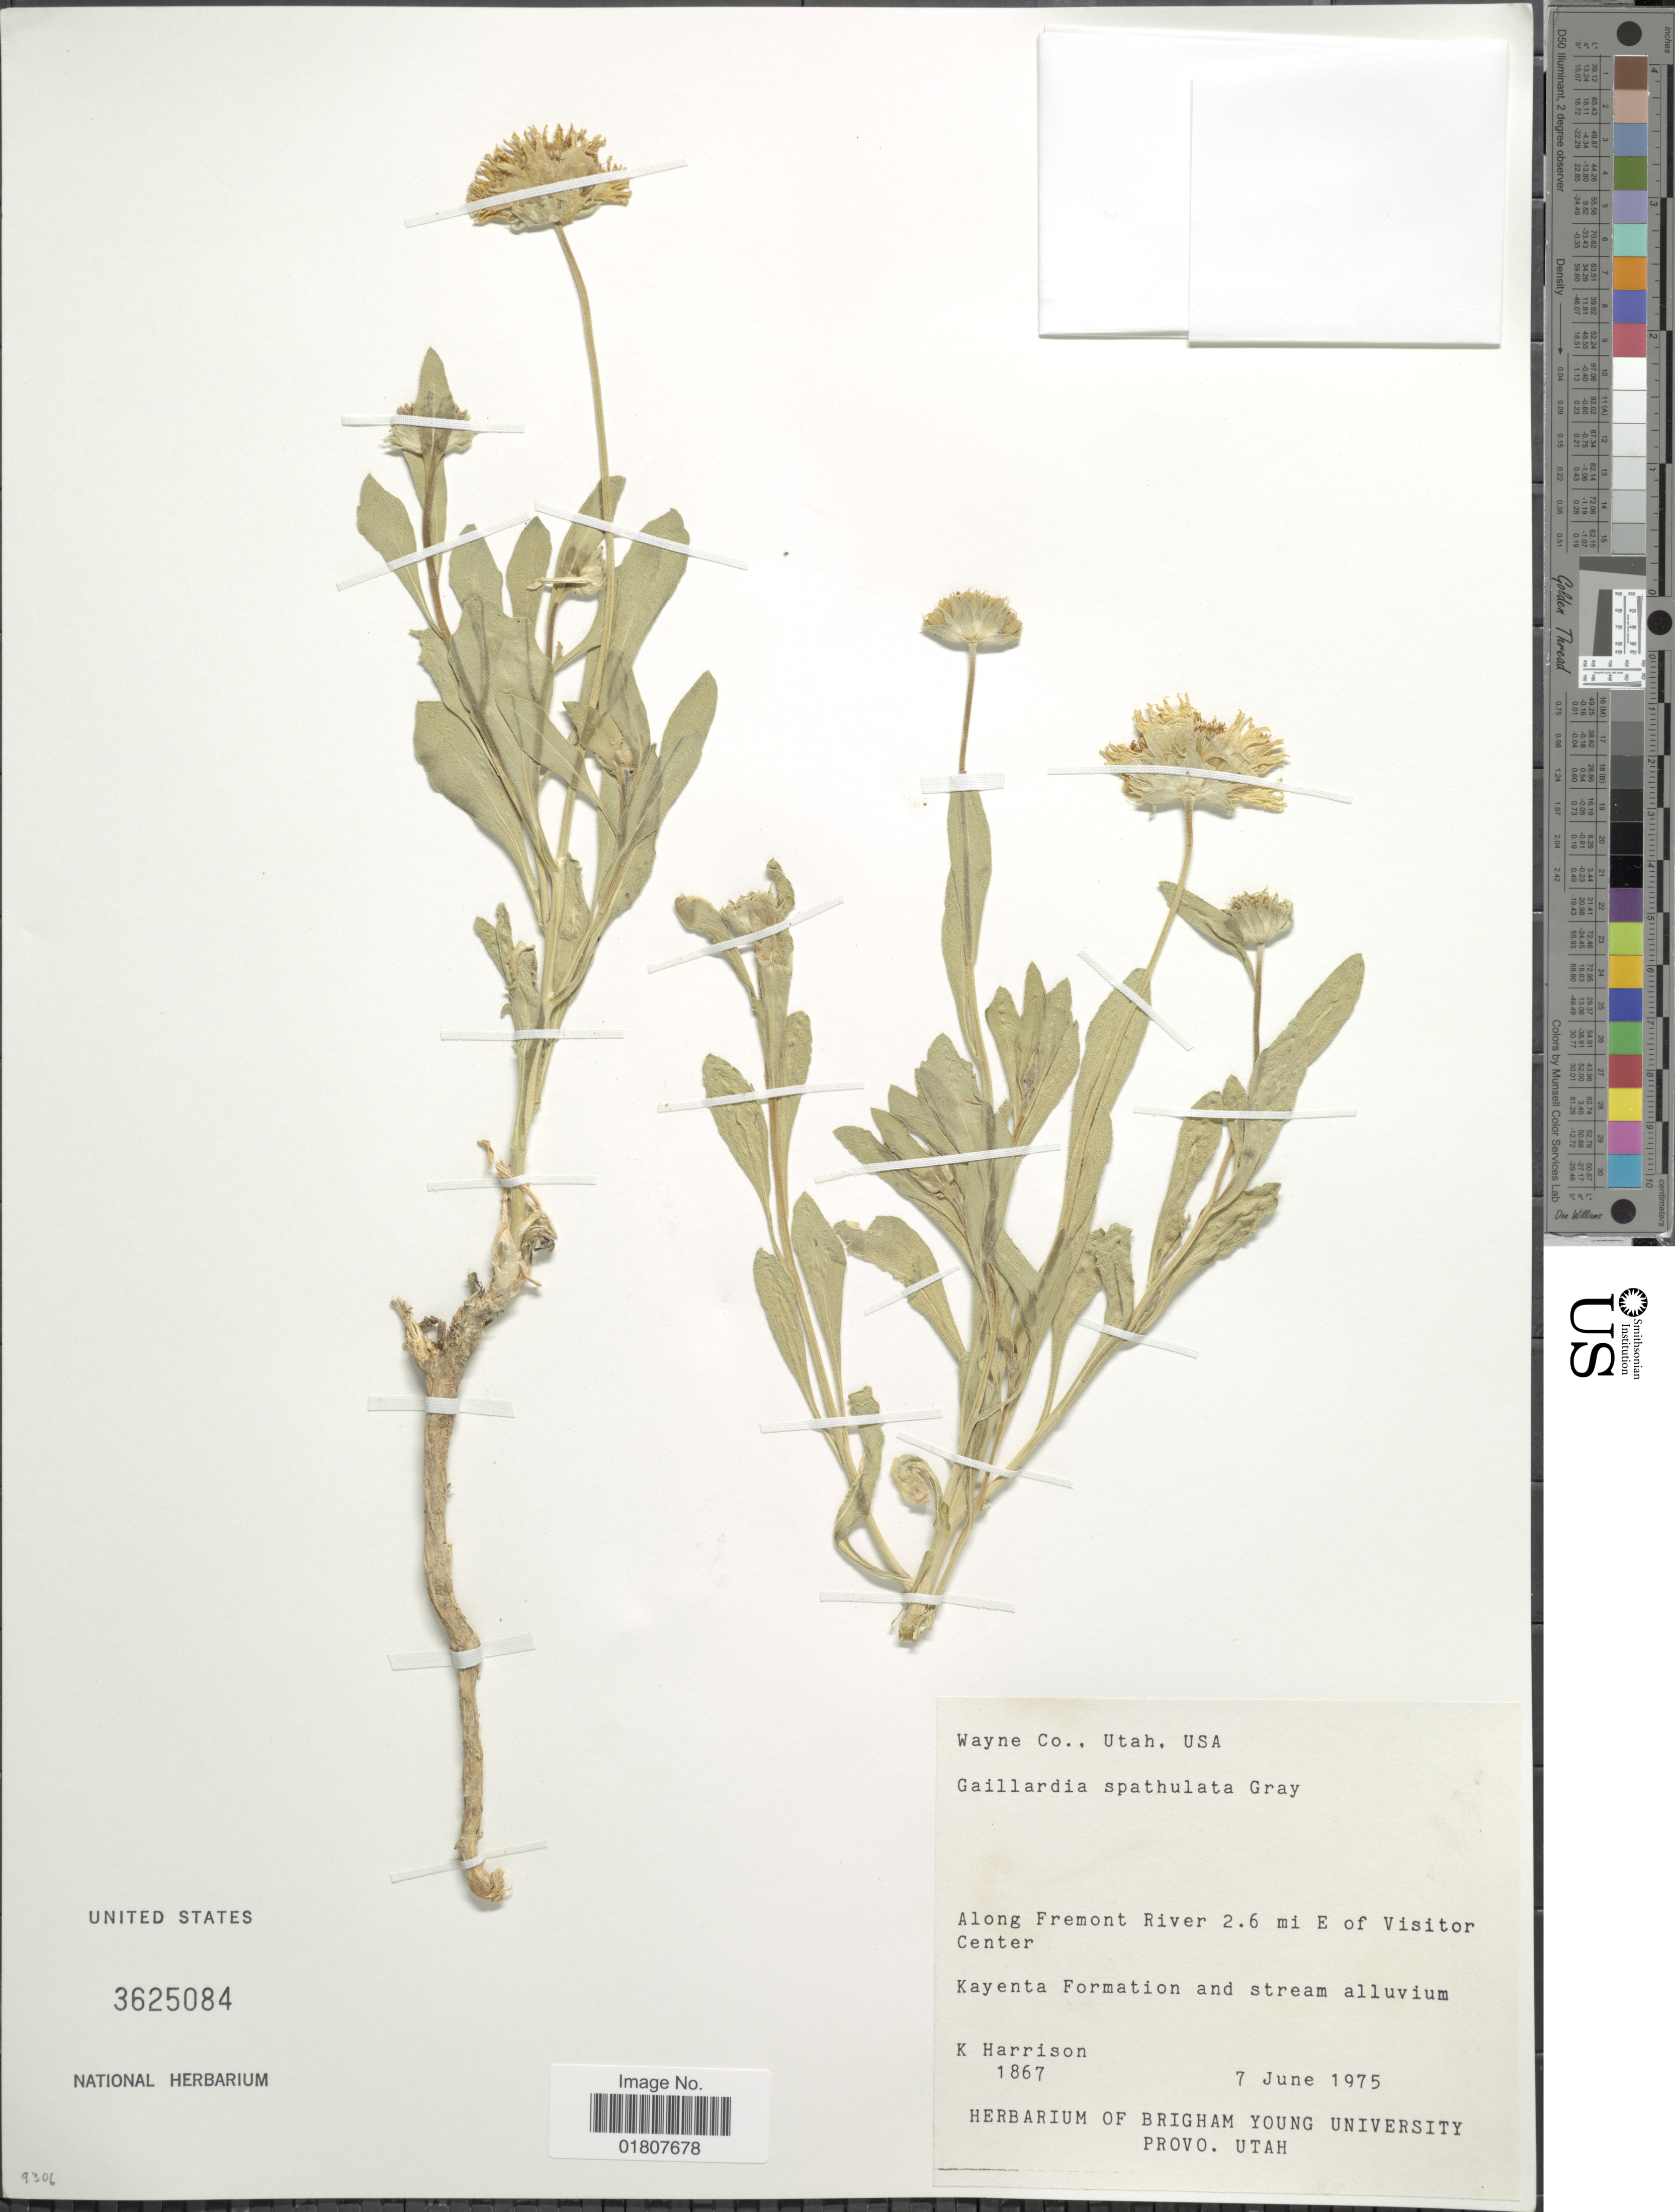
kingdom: Plantae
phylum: Tracheophyta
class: Magnoliopsida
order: Asterales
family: Asteraceae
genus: Gaillardia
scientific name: Gaillardia spathulata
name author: A. Gray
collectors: K. Harrison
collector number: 1867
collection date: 1975-06-07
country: United States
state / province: Utah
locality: Wayne Co., Utah, USA. Along Fremont River 2.6 mi E of Visitor Center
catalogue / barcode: US 3625084